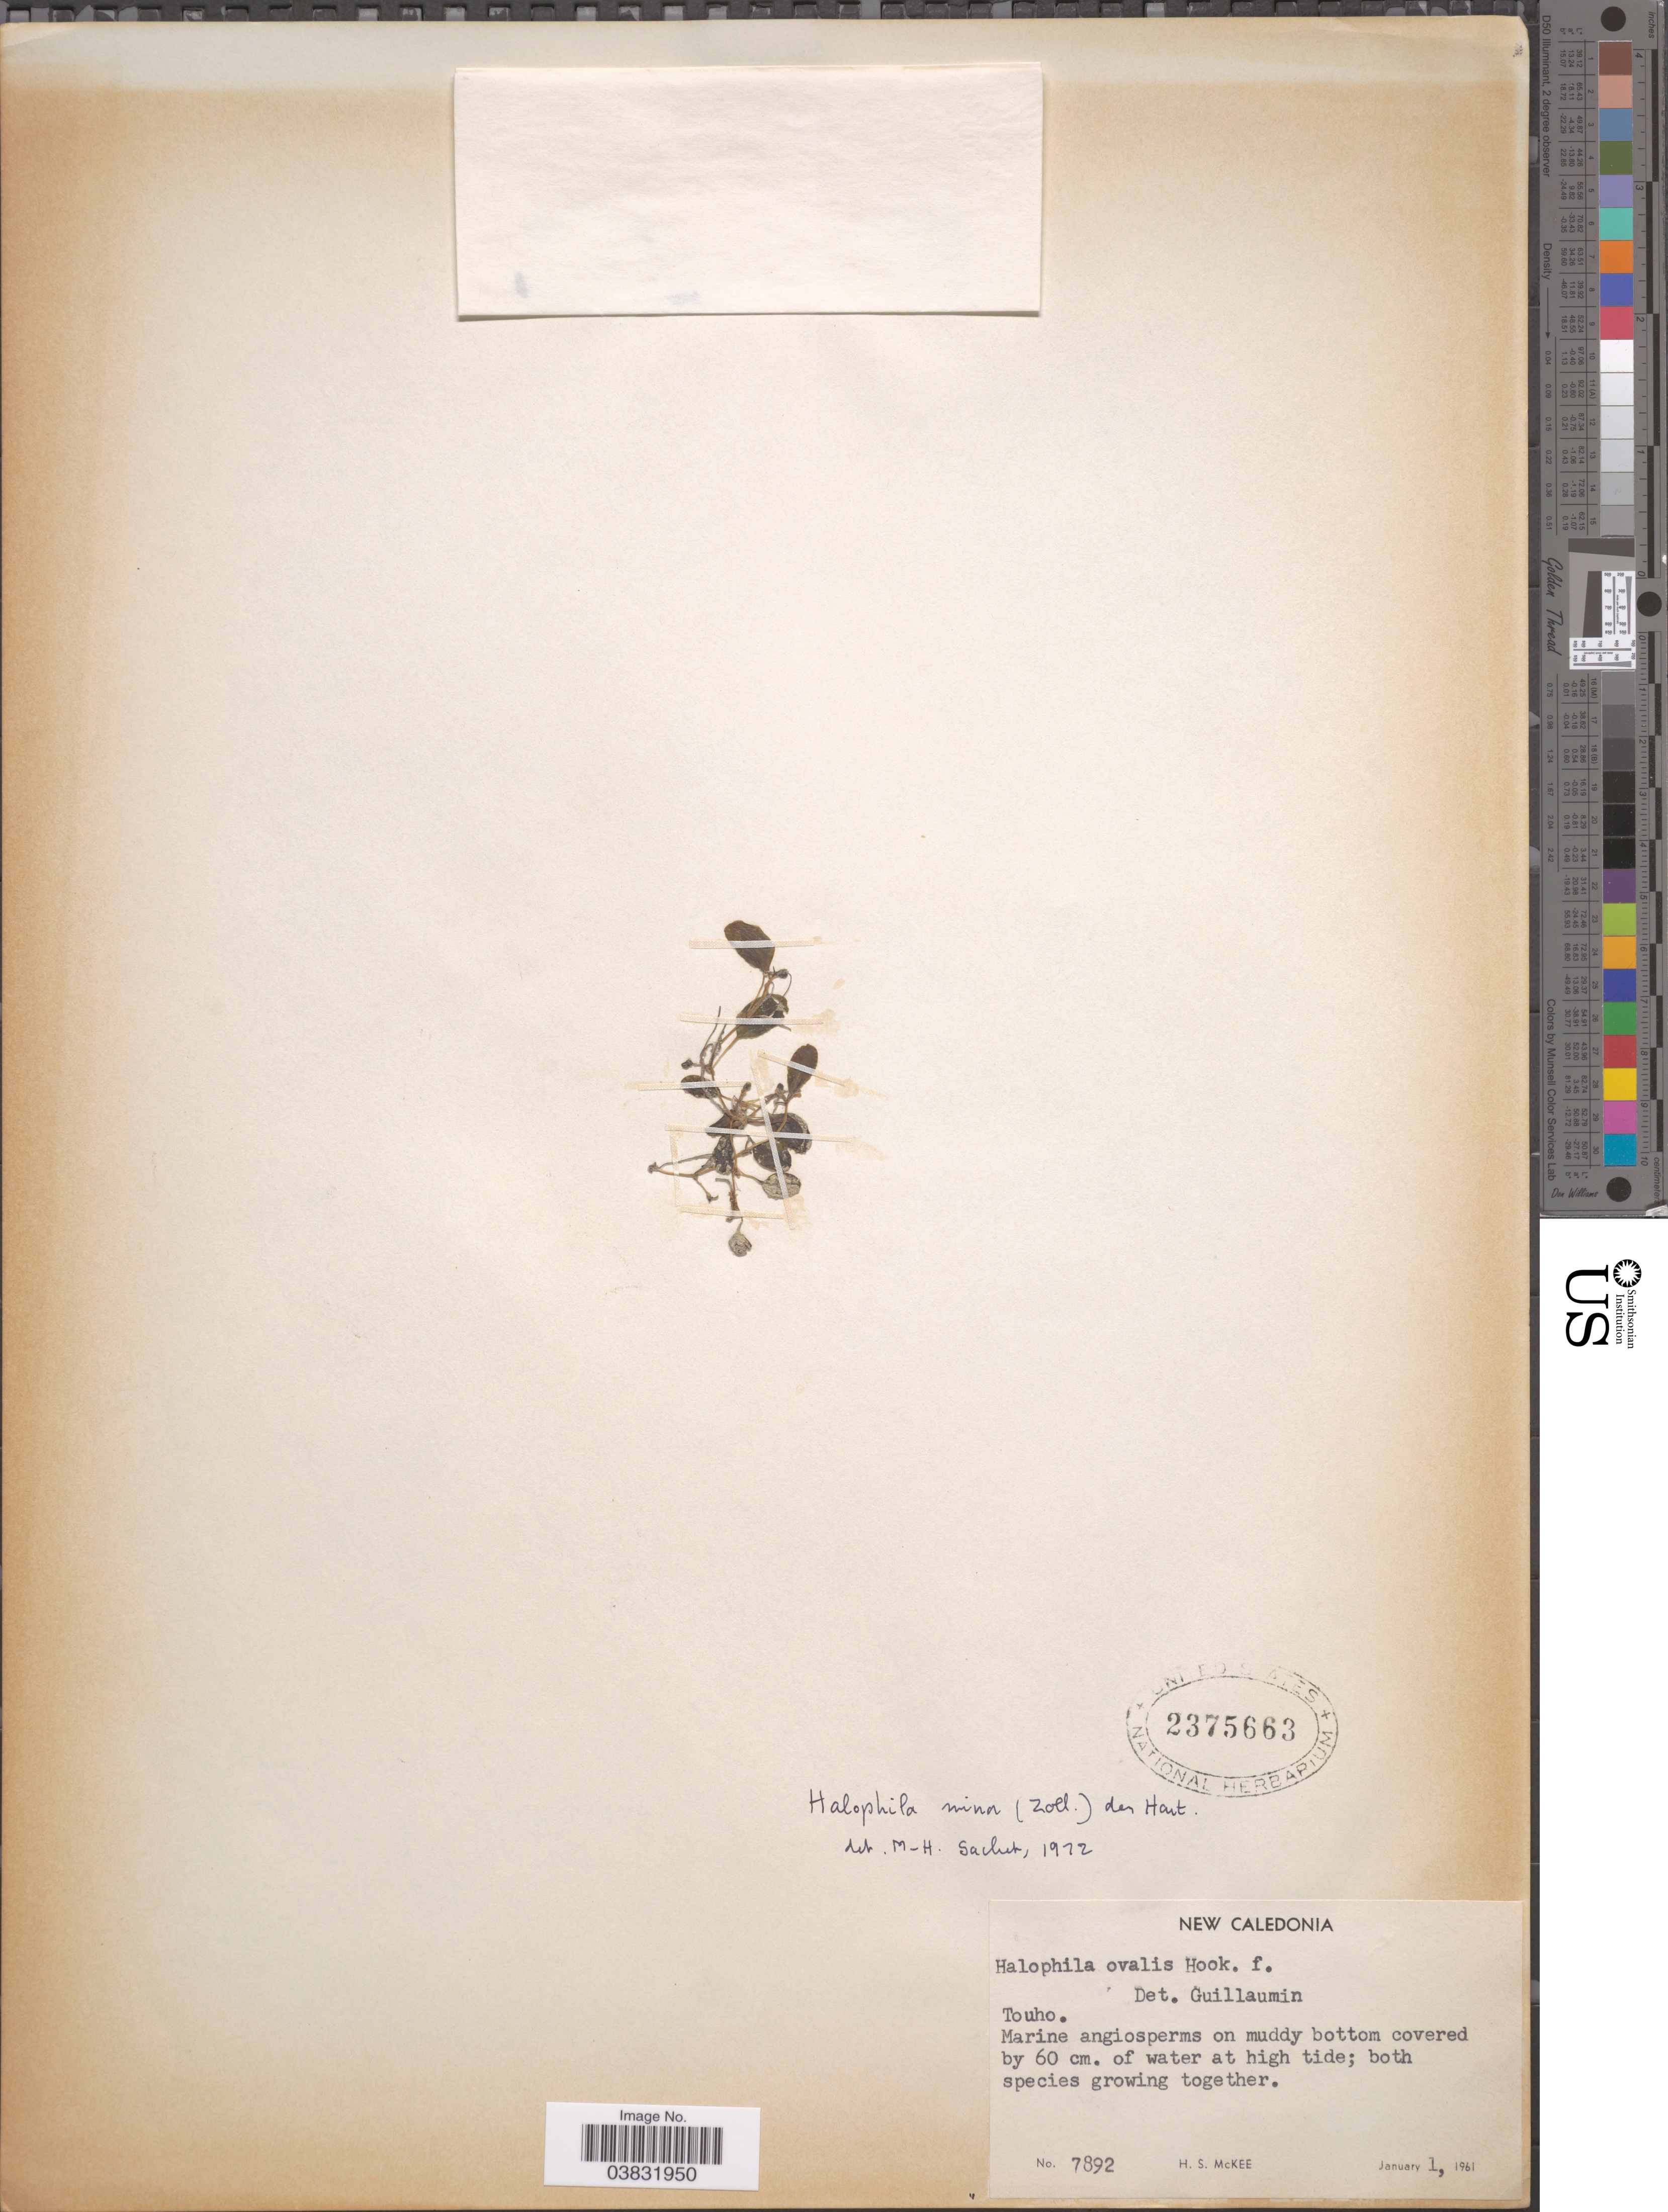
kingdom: Plantae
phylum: Tracheophyta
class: Liliopsida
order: Alismatales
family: Hydrocharitaceae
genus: Halophila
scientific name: Halophila minor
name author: (Zoll.) Hartog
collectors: H. S. McKee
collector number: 7892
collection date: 1961-01-01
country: New Caledonia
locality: Touho.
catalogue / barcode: US 2375663